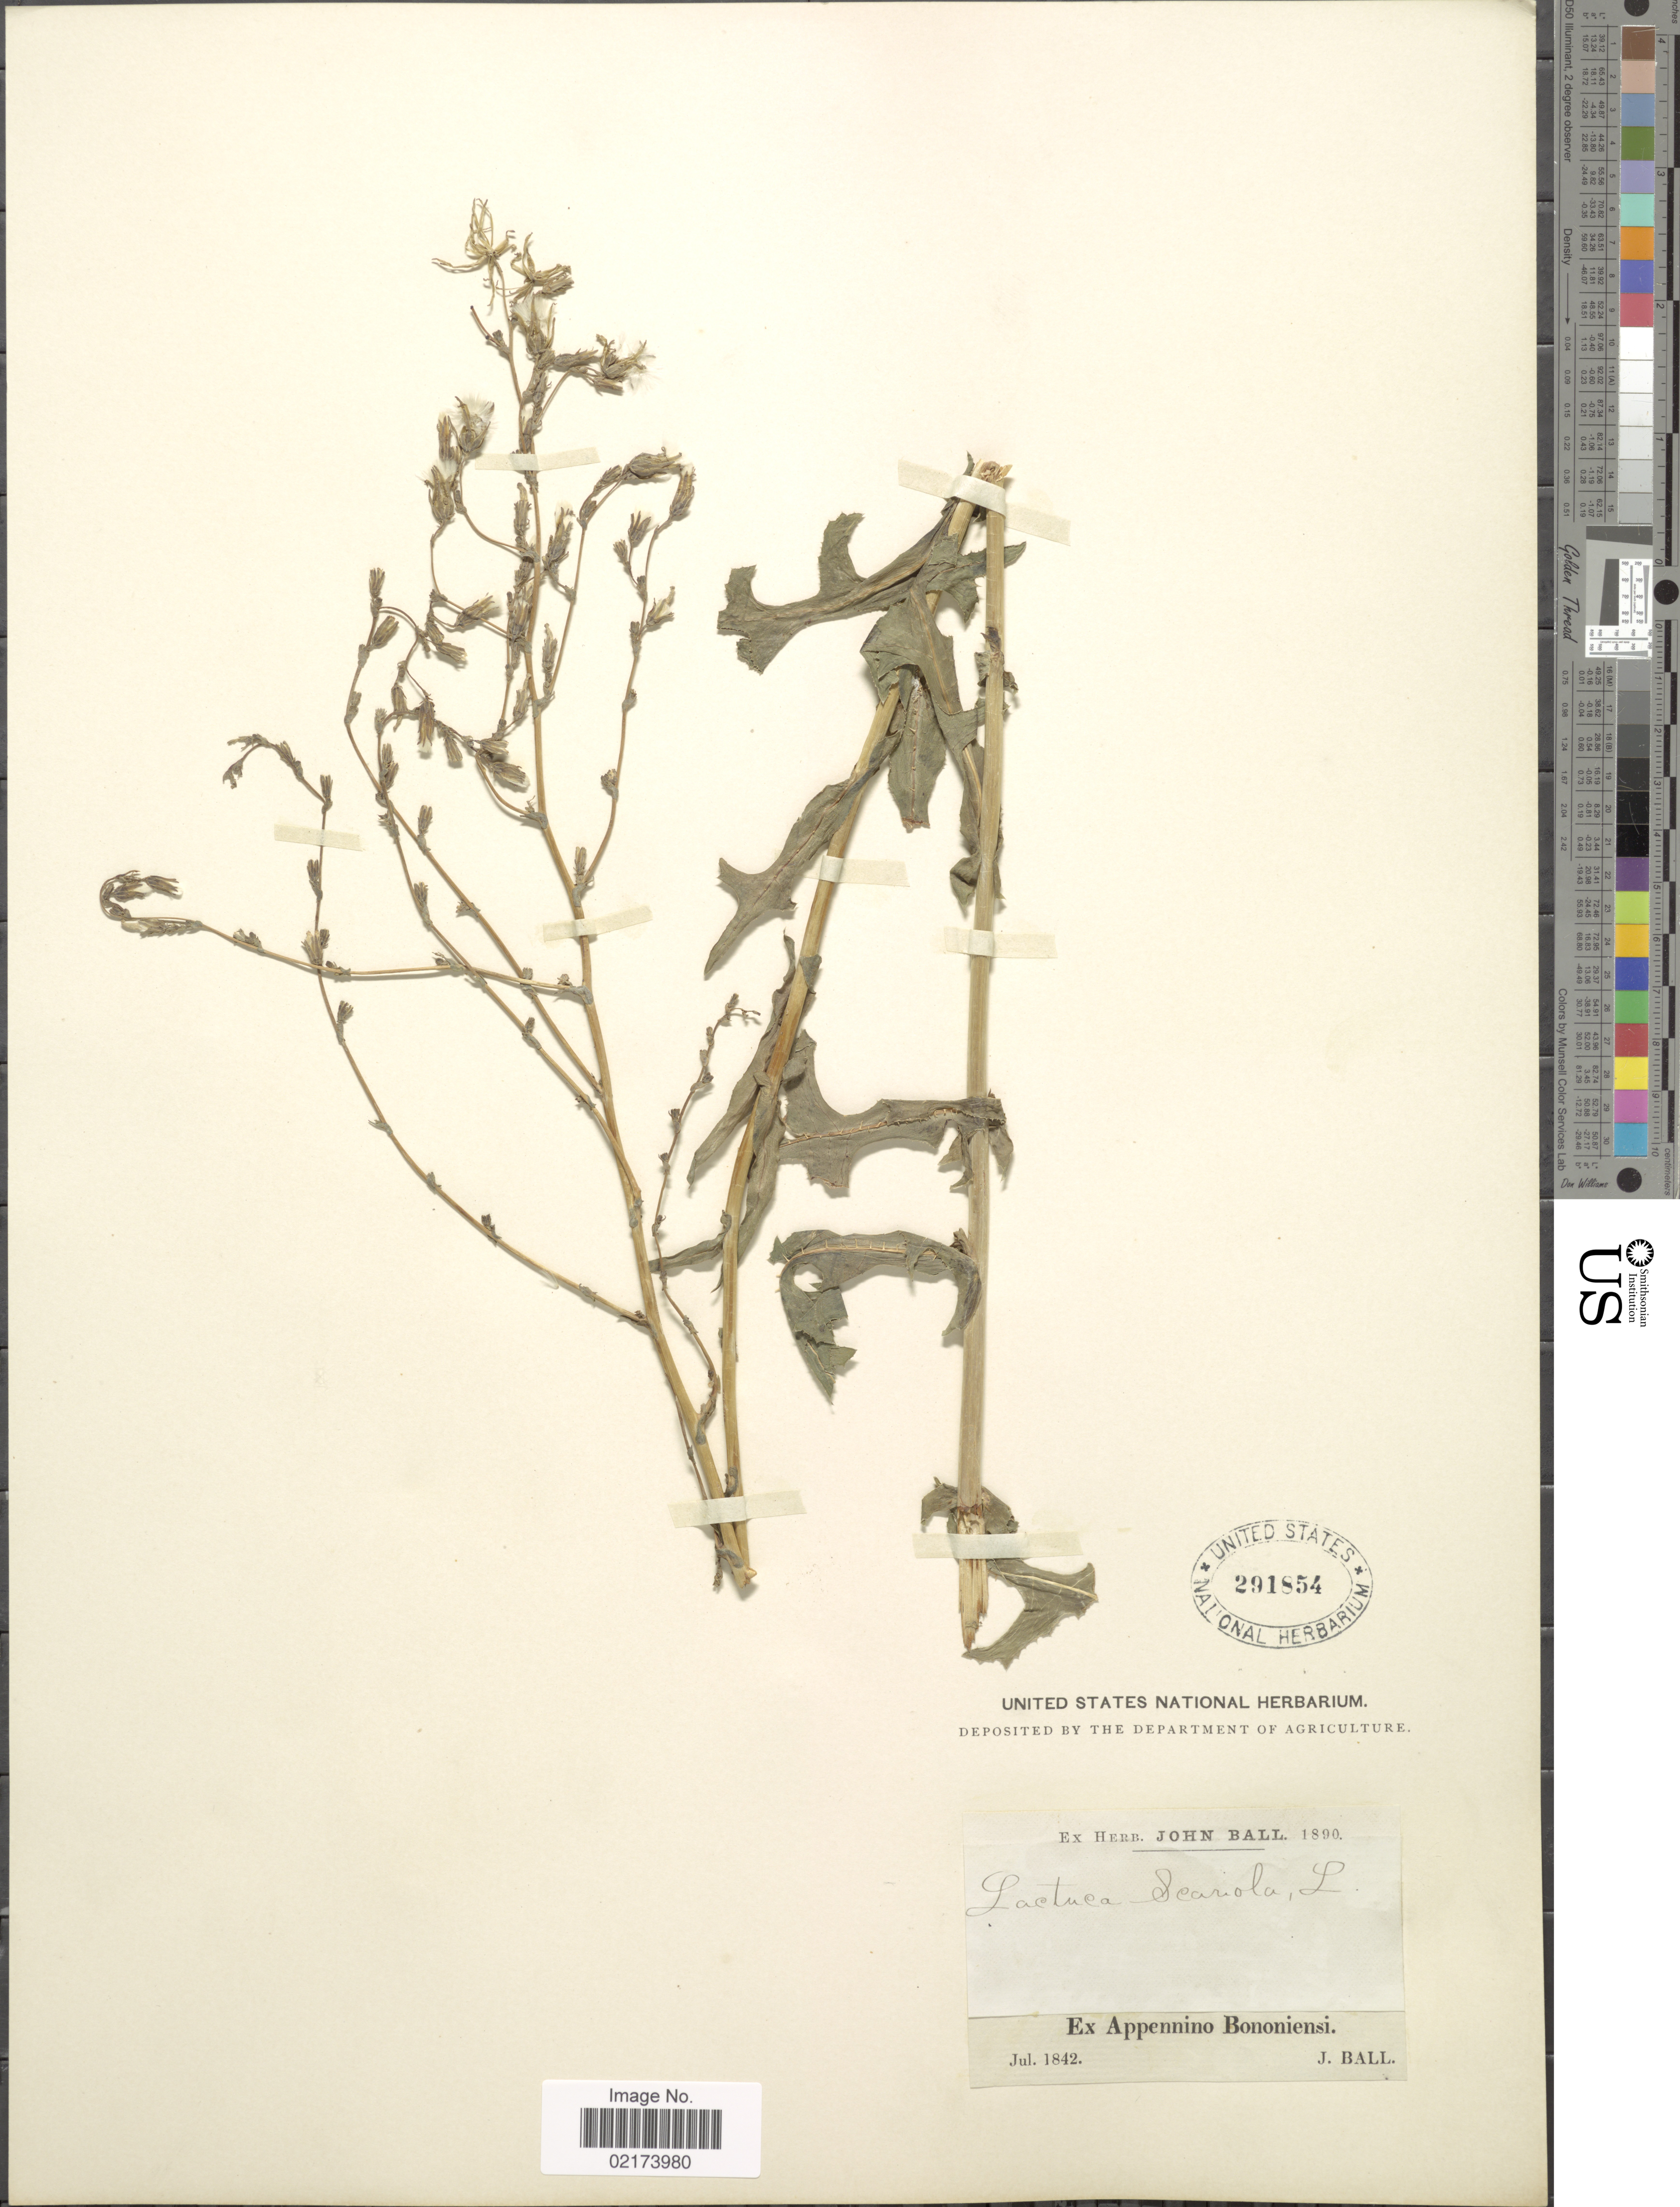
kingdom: Plantae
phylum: Tracheophyta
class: Magnoliopsida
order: Asterales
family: Asteraceae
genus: Lactuca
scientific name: Lactuca serriola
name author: L.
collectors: J. Ball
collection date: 1842-07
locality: Appennino Bononiensi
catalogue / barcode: US 291854